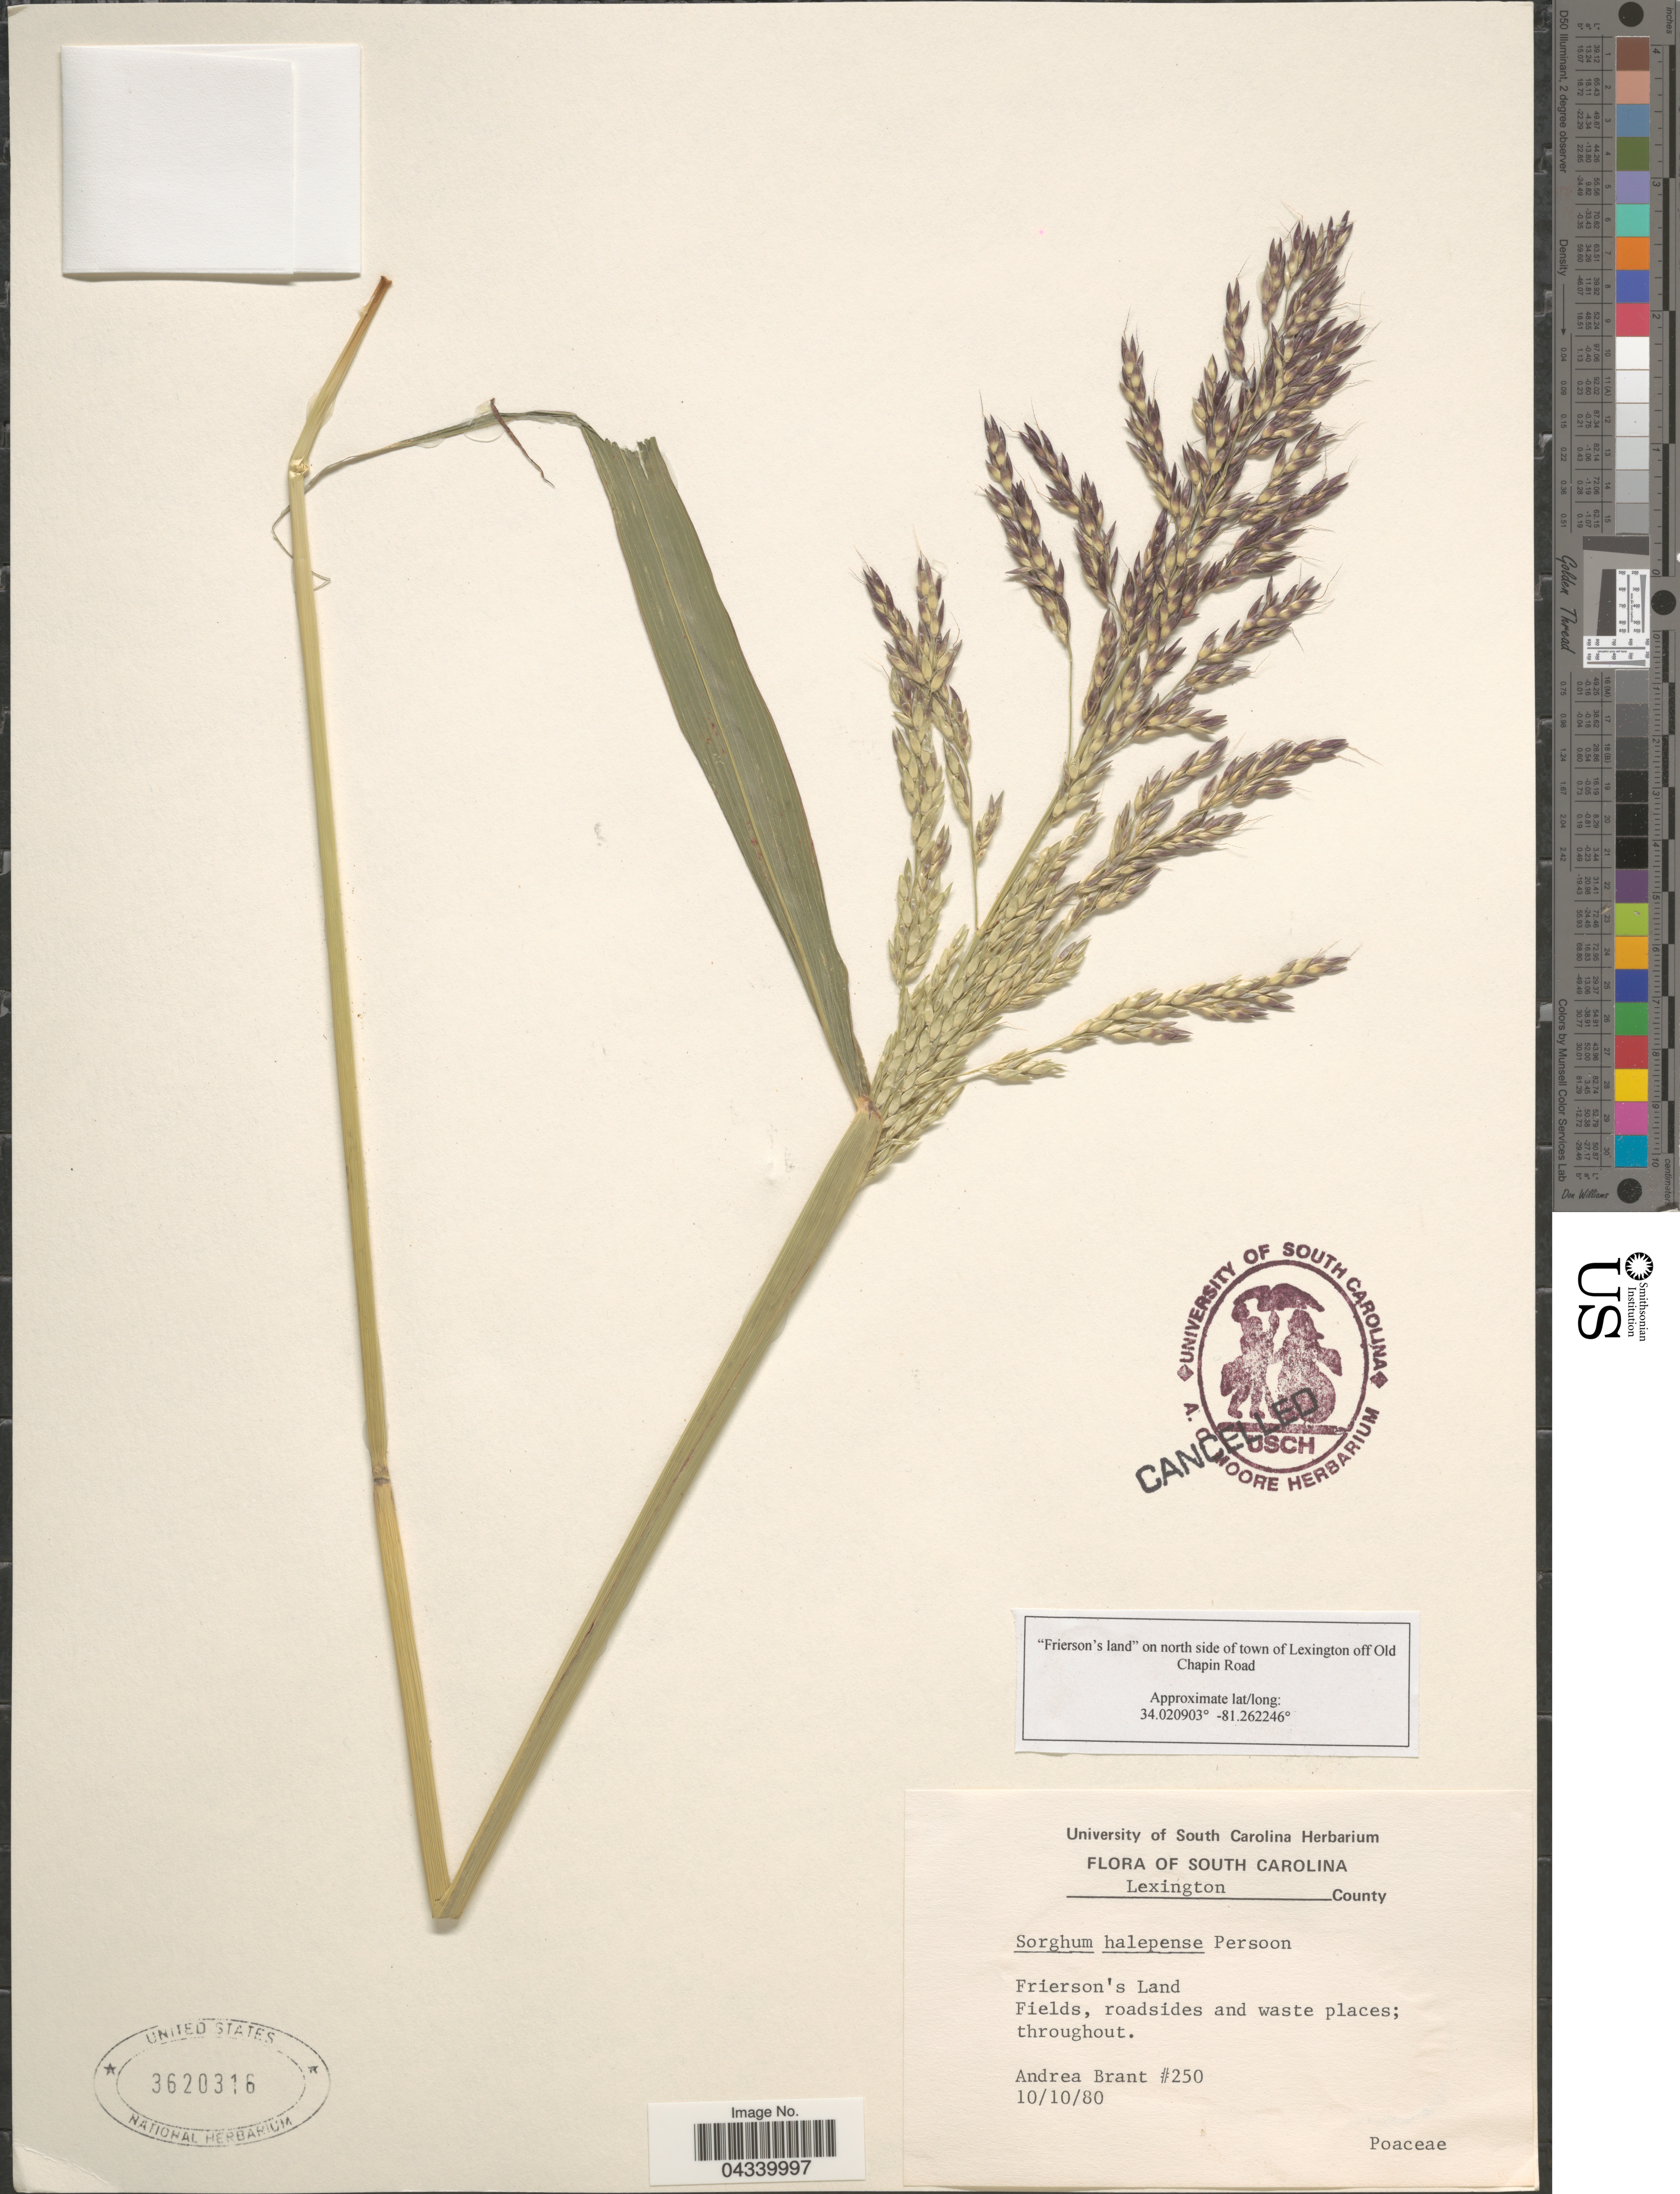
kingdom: Plantae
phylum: Tracheophyta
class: Liliopsida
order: Poales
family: Poaceae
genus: Sorghum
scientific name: Sorghum halepense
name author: (L.) Pers.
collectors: A. Brant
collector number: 250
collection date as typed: Transcribed d/m/y: 10/10/80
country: United States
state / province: South Carolina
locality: Lexington County. Frierson's Land.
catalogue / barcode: US 3620316